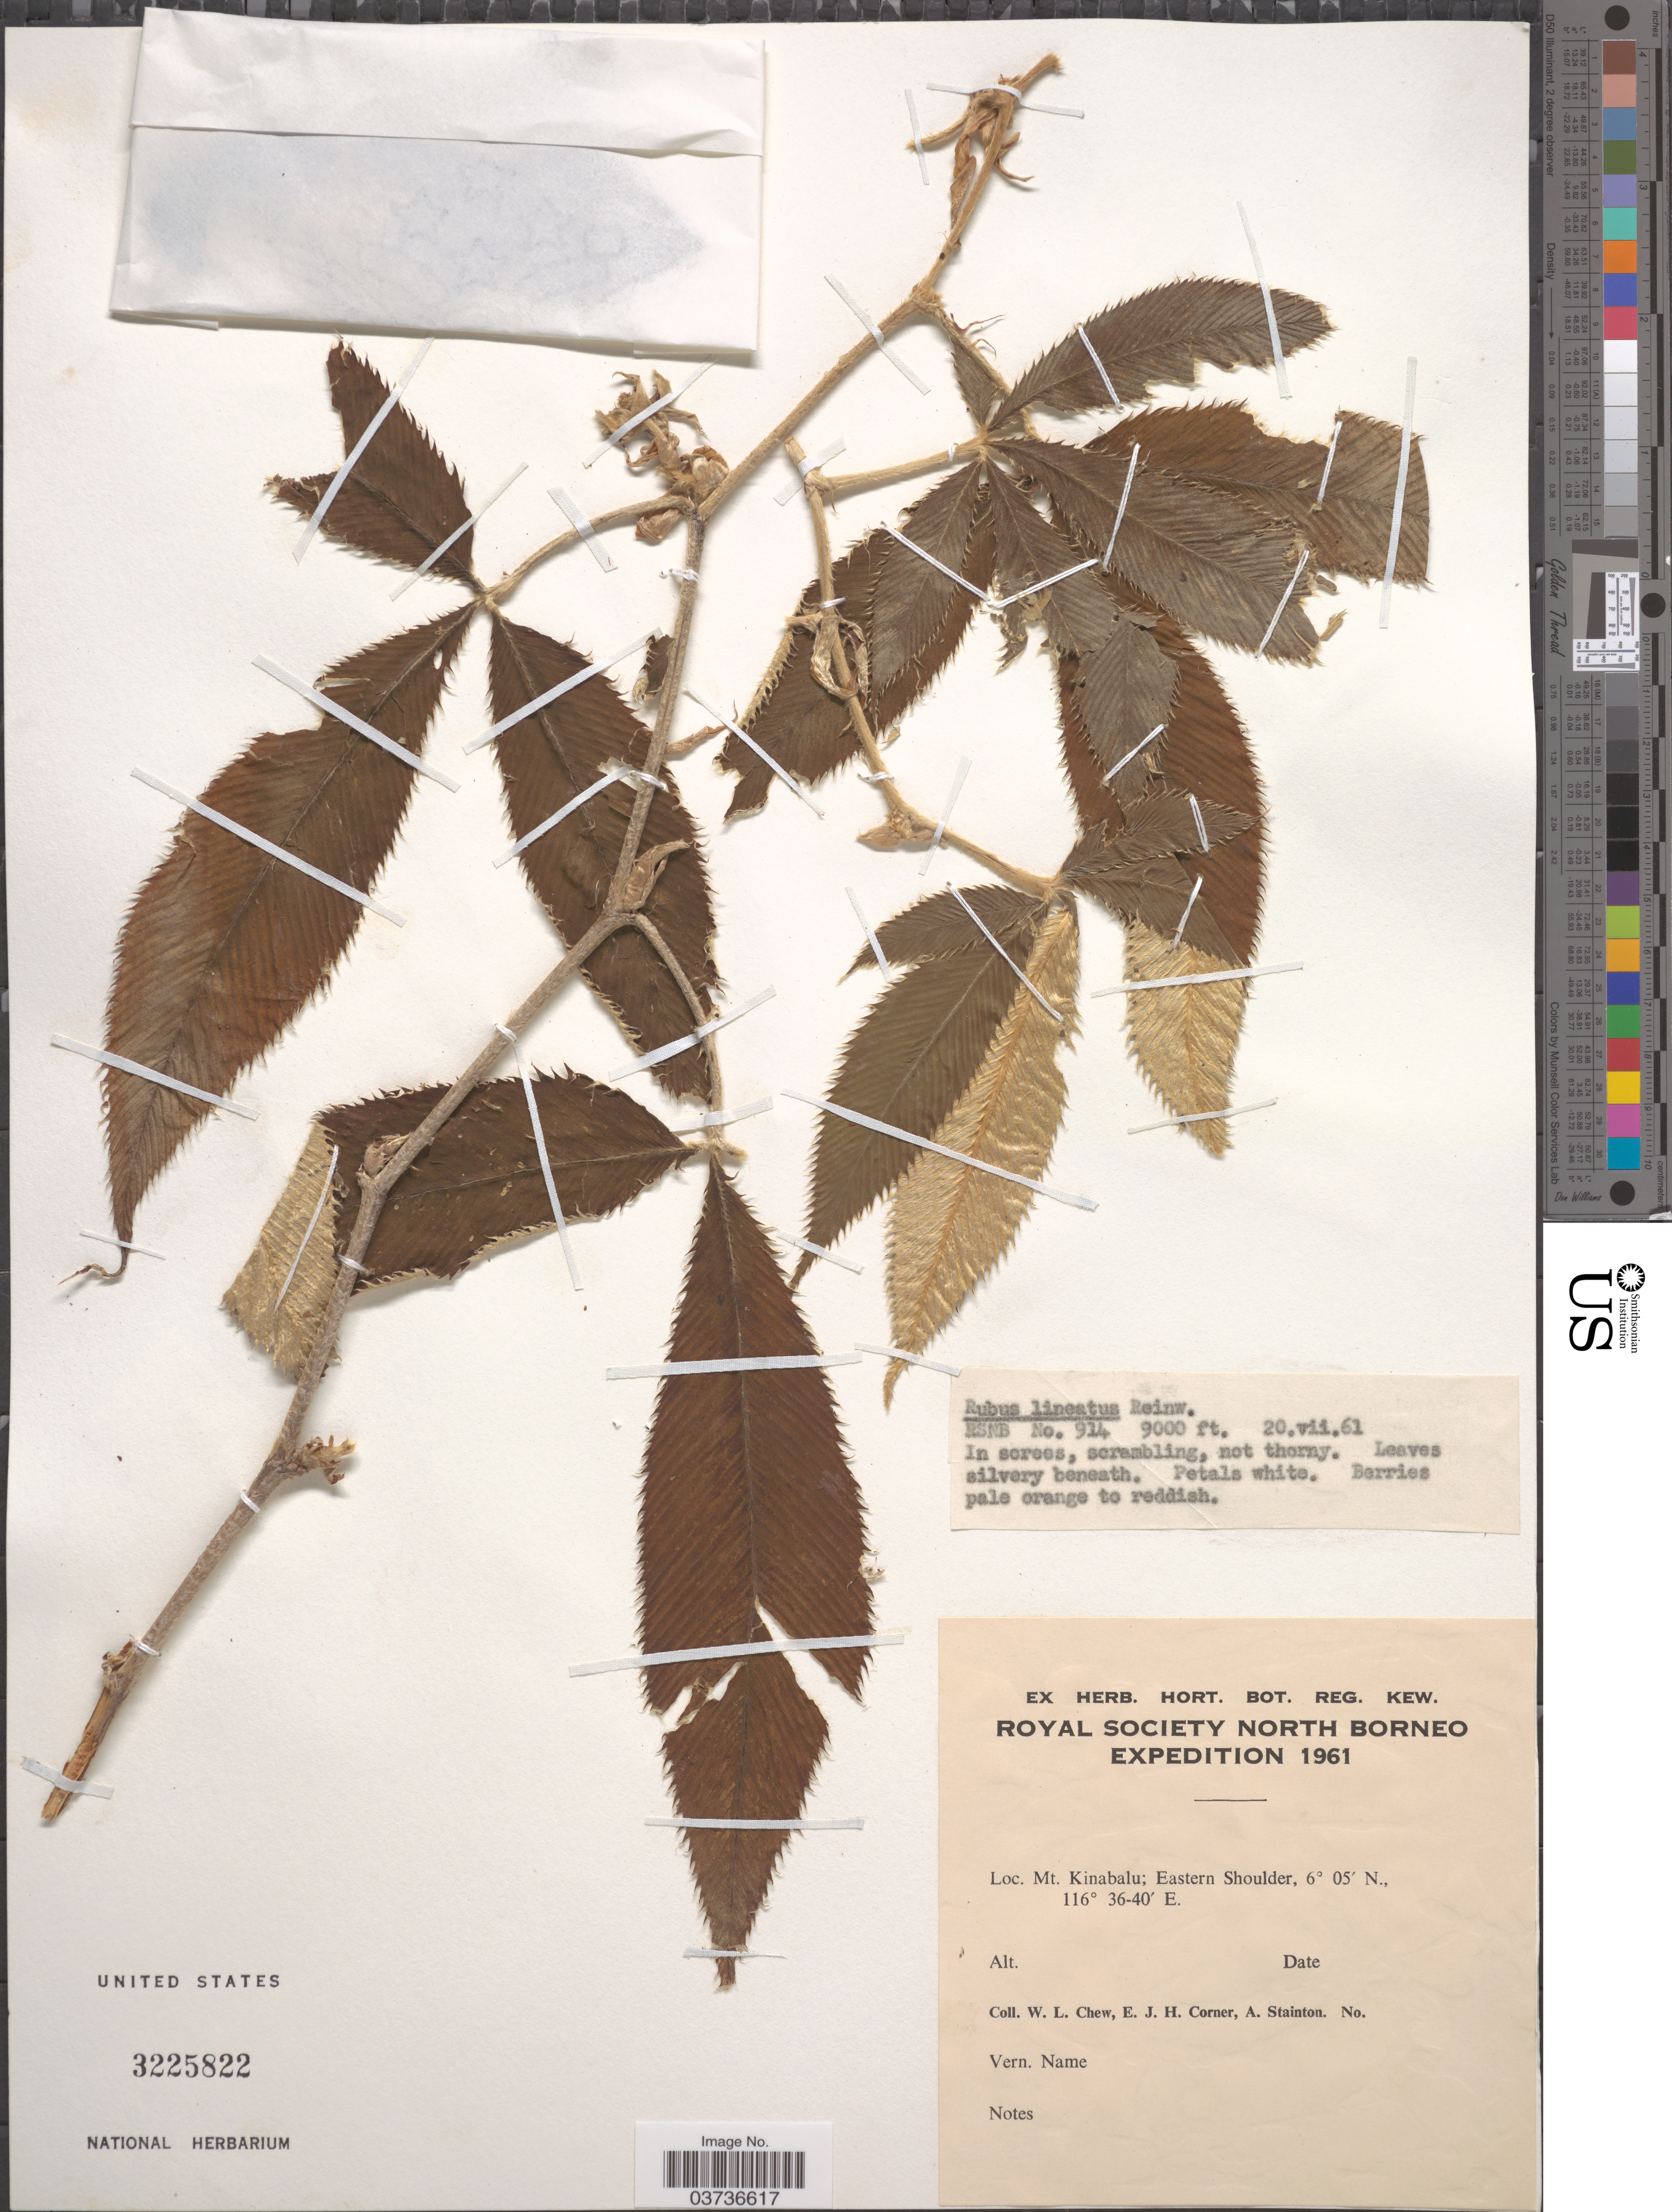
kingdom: Plantae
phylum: Tracheophyta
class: Magnoliopsida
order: Rosales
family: Rosaceae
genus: Rubus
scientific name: Rubus lineatus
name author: Reinw.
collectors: W. Chew, E. Corner & A. Stainton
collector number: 914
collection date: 1961-07-20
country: Malaysia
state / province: Sabah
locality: North Borneo. Mt. Kinabalu; Eastern Shoulder.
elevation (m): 2743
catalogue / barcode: US 3225822